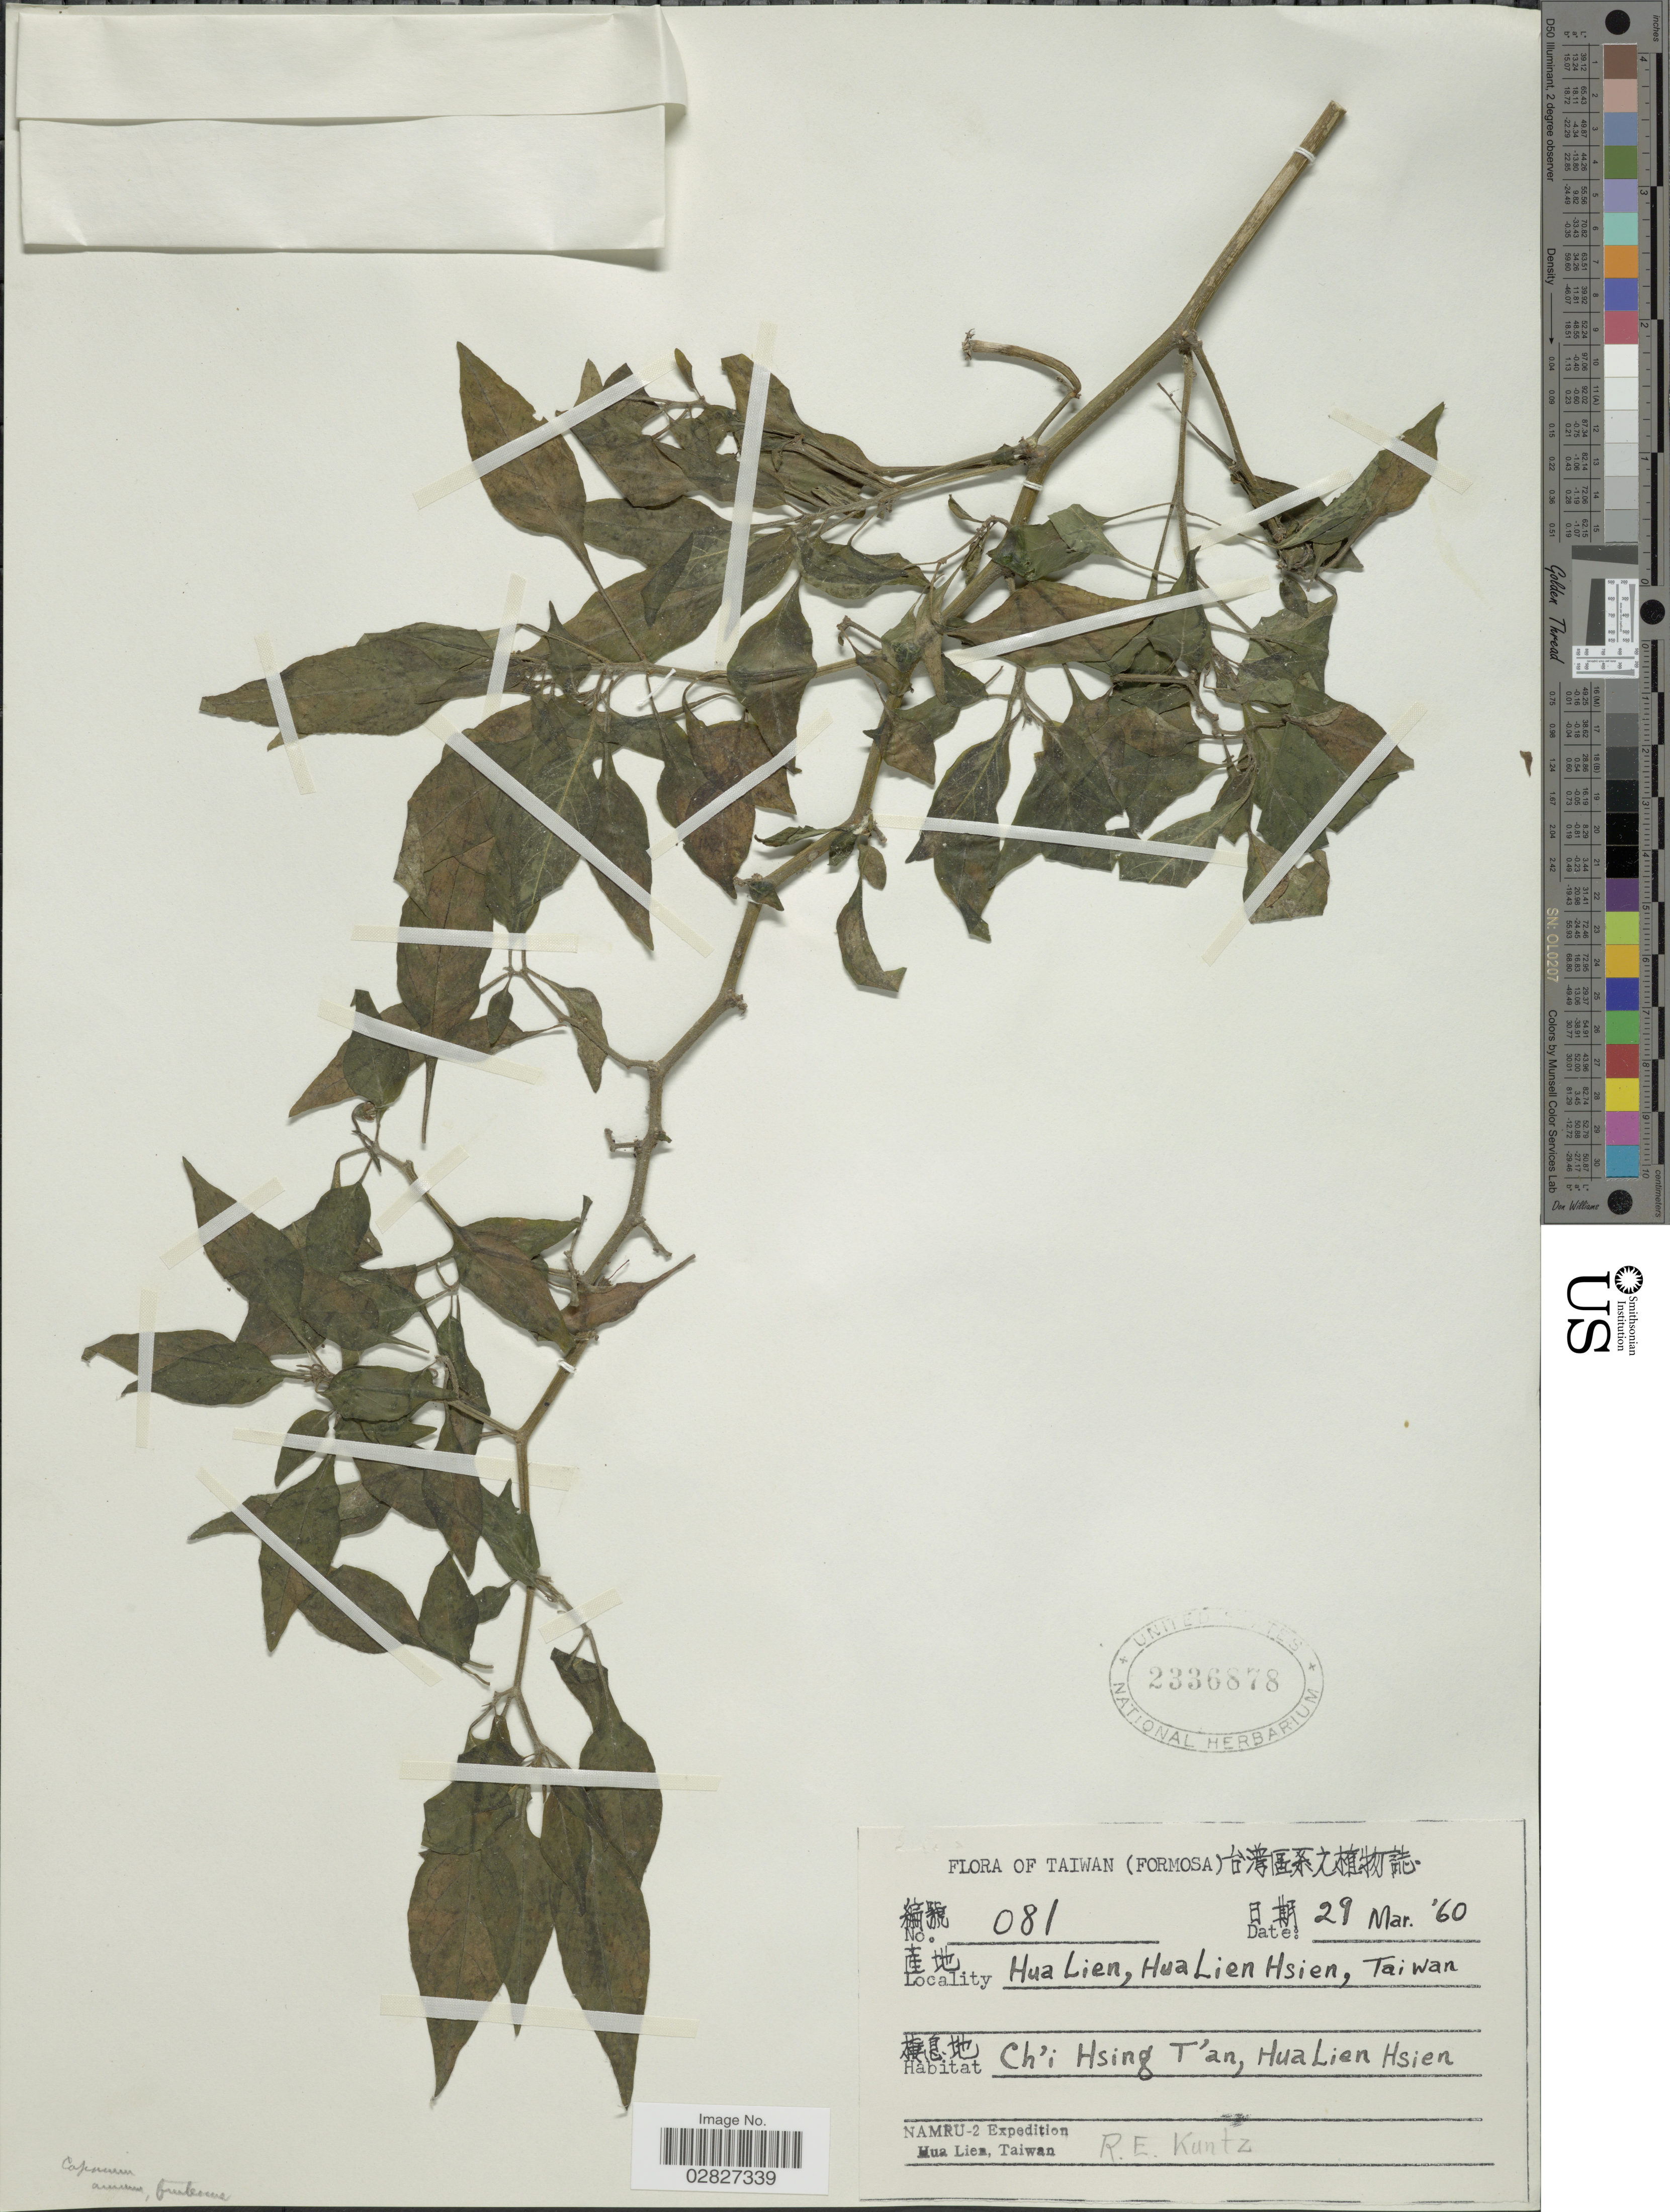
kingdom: Plantae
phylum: Tracheophyta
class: Magnoliopsida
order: Solanales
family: Solanaceae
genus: Capsicum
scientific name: Capsicum sp.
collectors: R. E. Kuntz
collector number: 081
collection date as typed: Transcribed d/m/y: 29/3/60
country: Taiwan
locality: Formosa. Hua Lien, Hua Lien Hsien. Ch'i Hsing T'an, Hua Lien Hsien.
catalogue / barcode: US 2336878